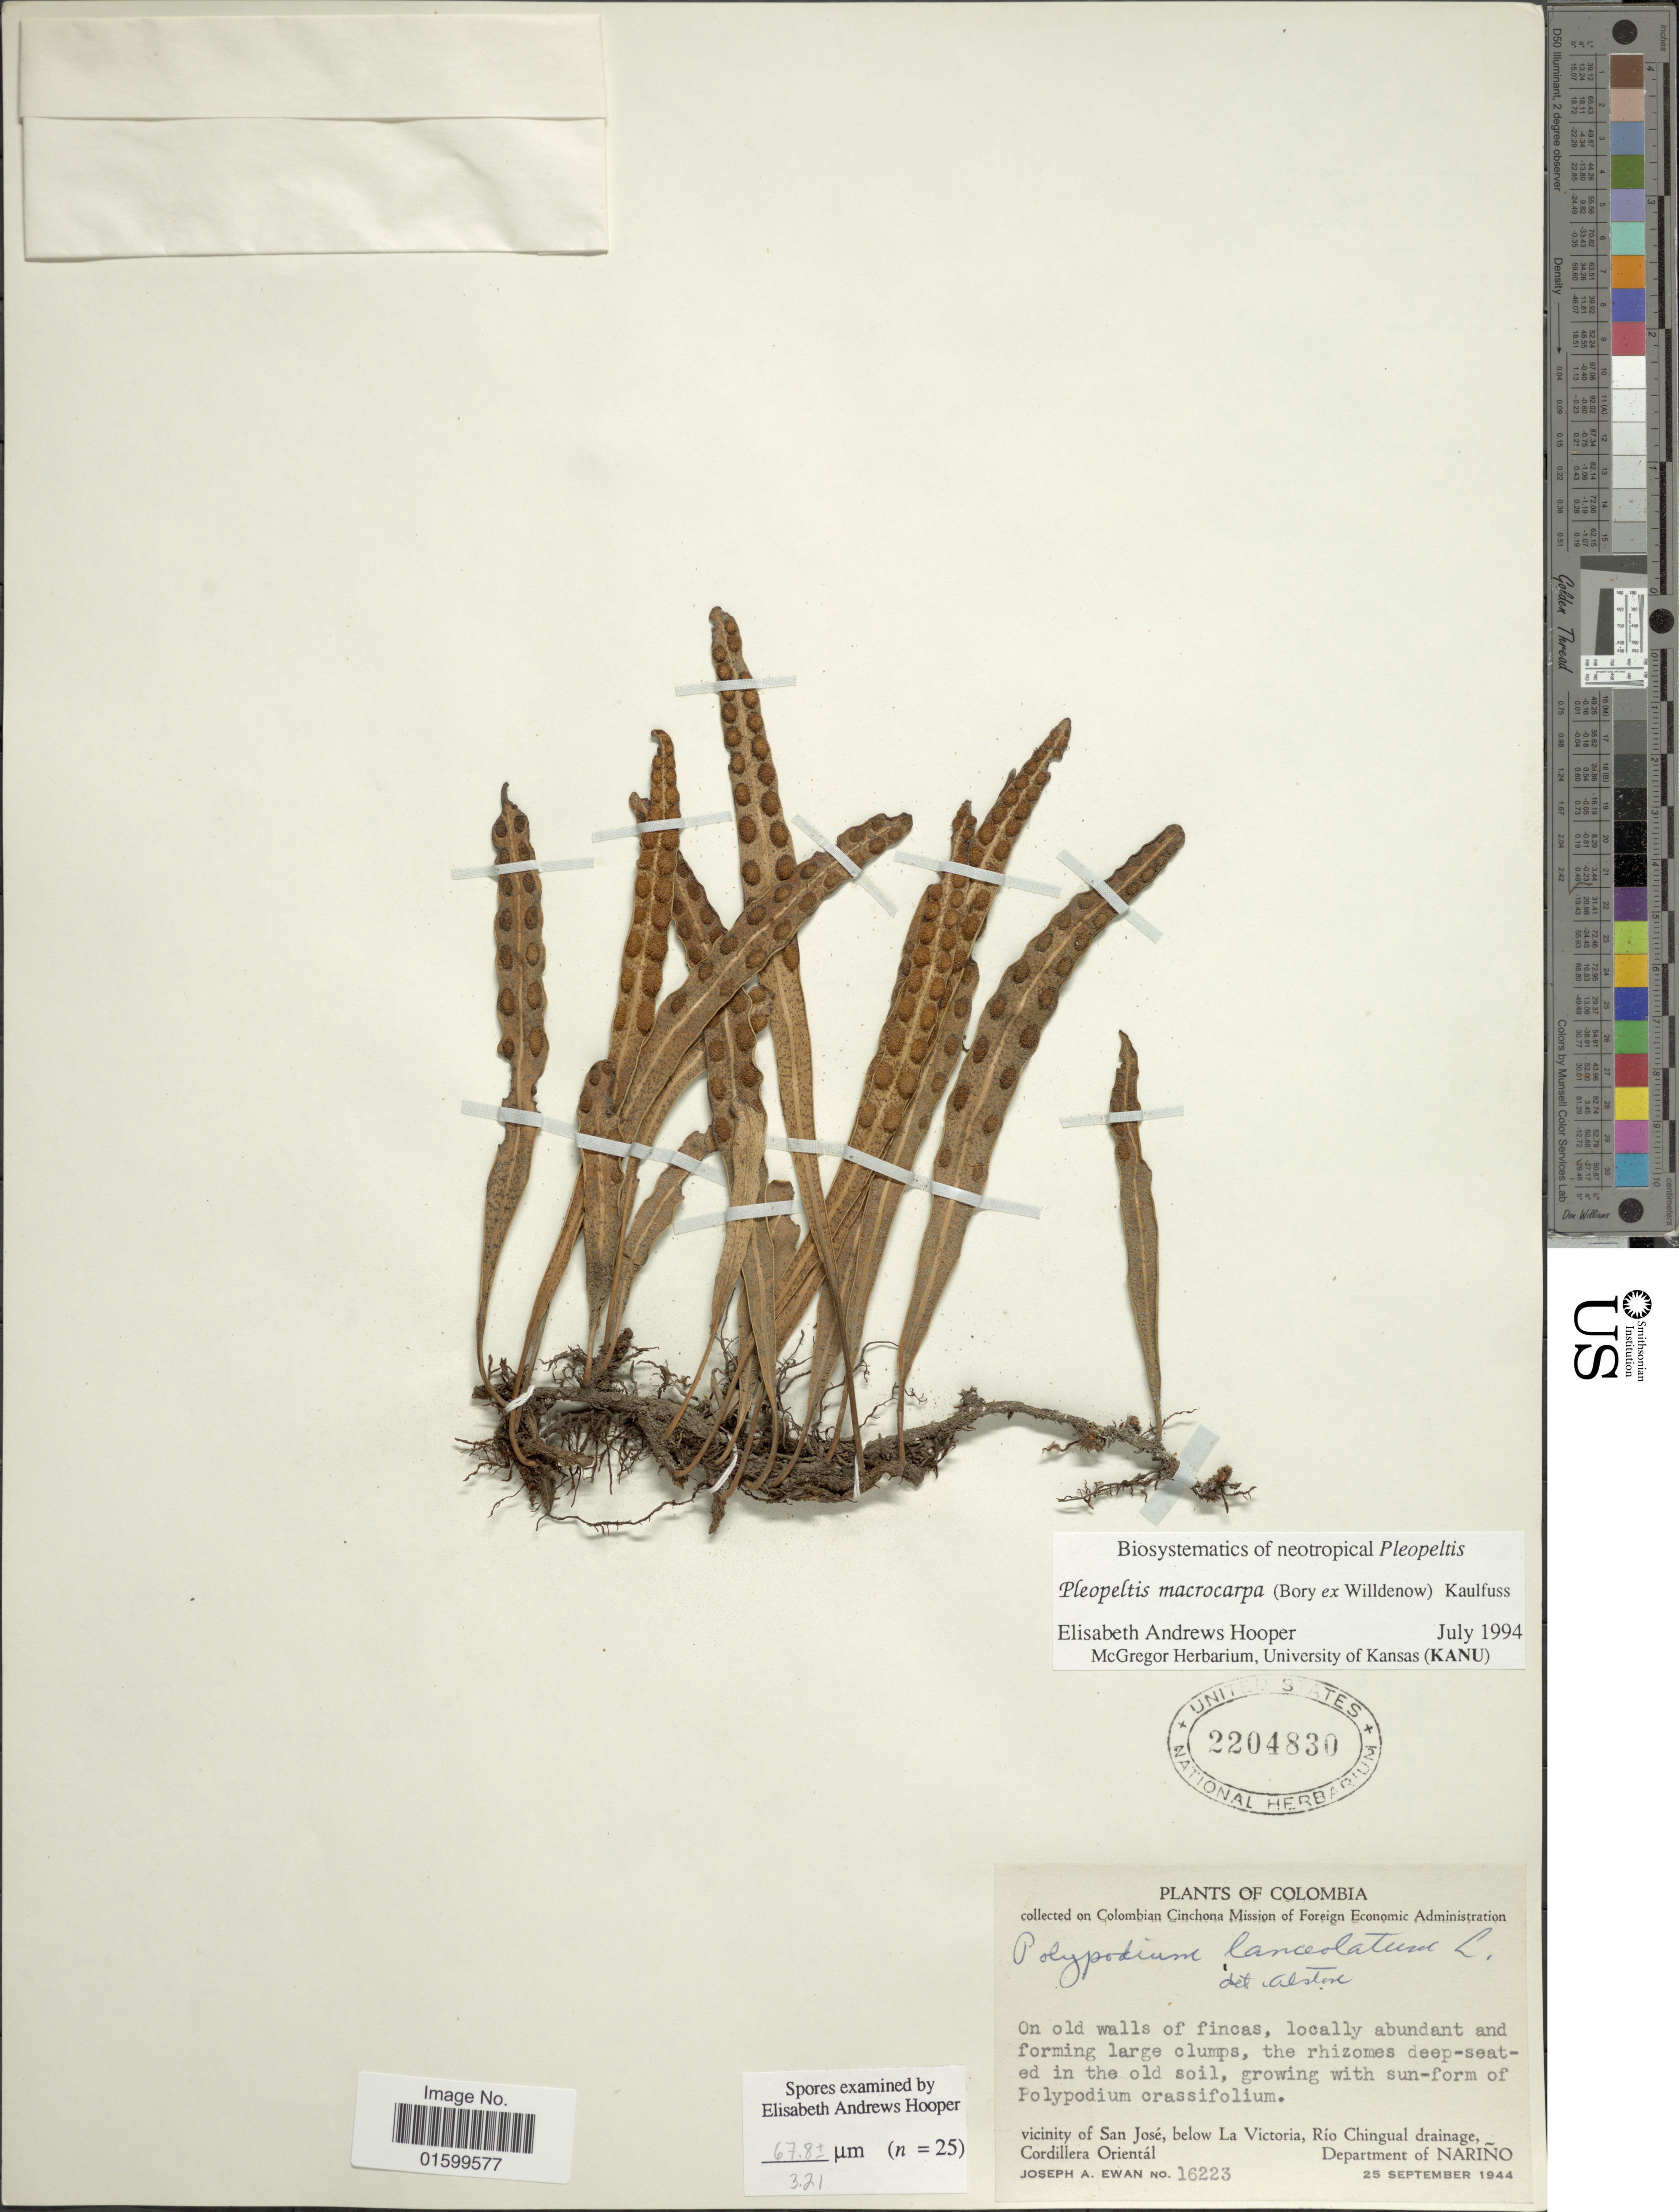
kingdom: Plantae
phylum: Tracheophyta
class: Polypodiopsida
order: Polypodiales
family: Polypodiaceae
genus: Pleopeltis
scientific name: Pleopeltis macrocarpa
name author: (Bory ex Willd.) Kaulf.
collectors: J. A. Ewan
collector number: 16223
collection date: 1944-09-25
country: Colombia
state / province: Nariño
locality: Vicinity of San Jose, below La Victoria, Rio Chingual drainage, Cordillera Oriental, Department of Narino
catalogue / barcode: US 2204830